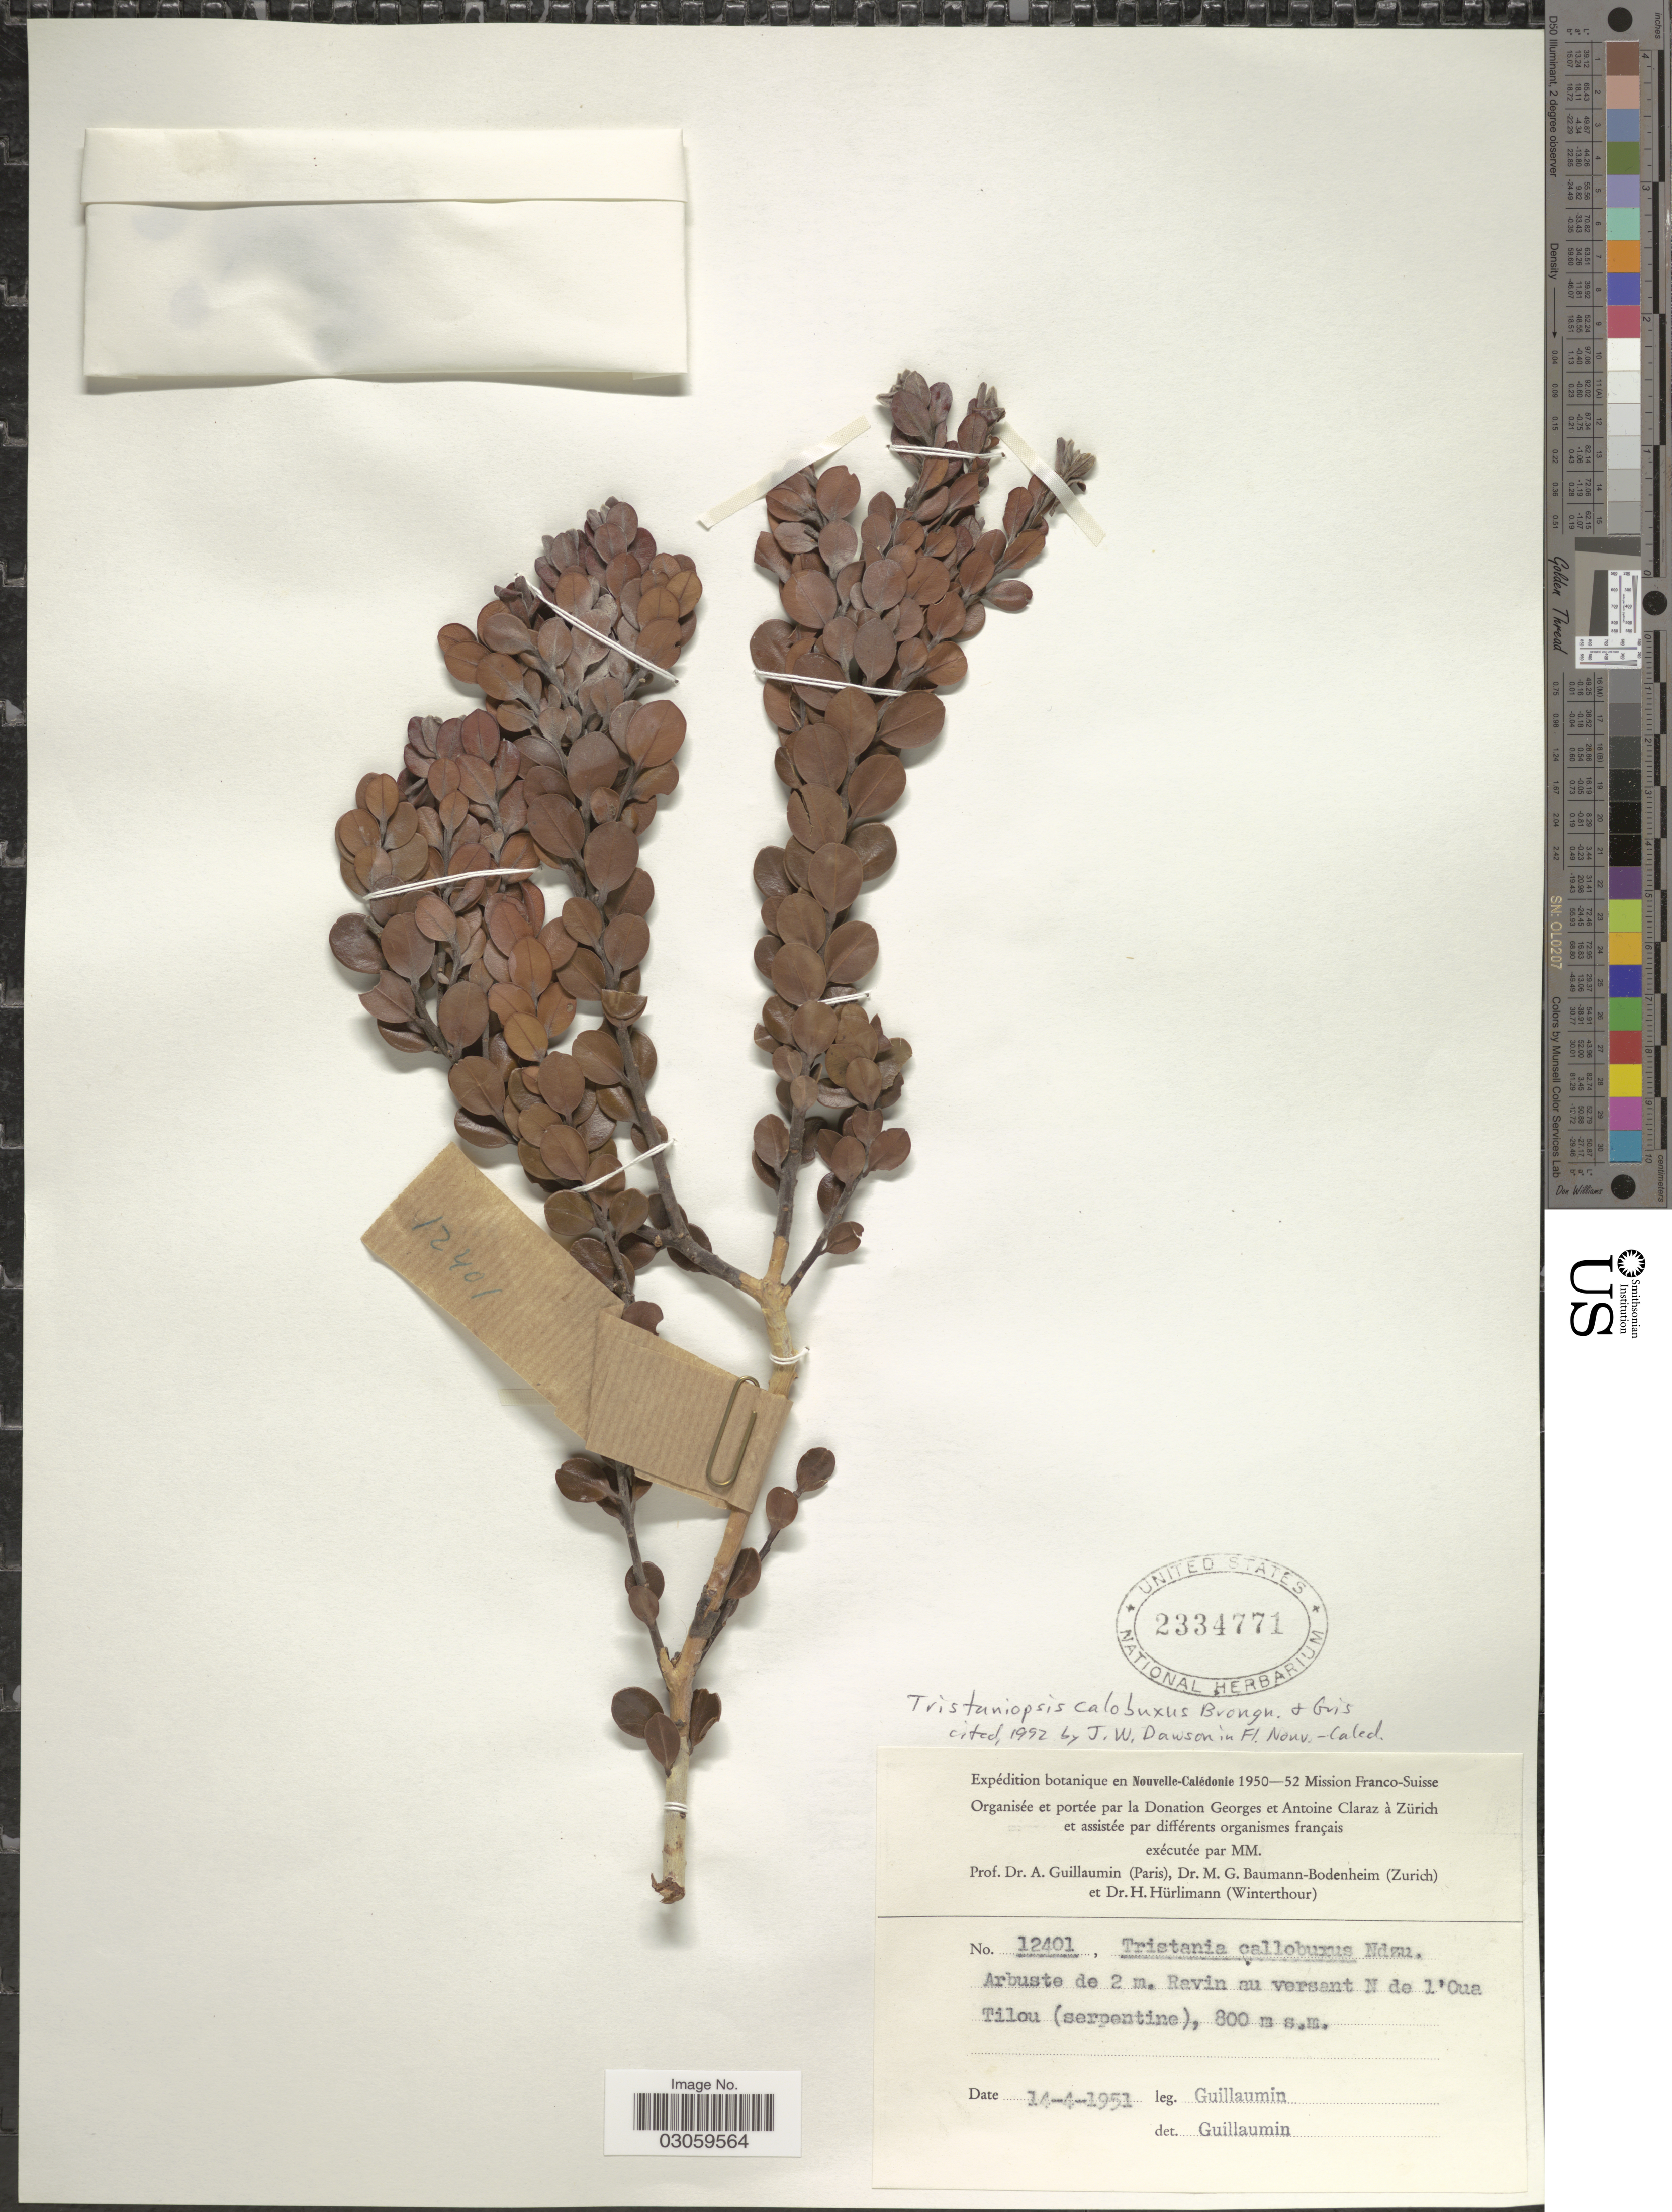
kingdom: Plantae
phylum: Tracheophyta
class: Magnoliopsida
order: Myrtales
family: Myrtaceae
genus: Tristaniopsis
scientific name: Tristaniopsis callobuxus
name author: Brongn. & Gris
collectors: A. Guillaumin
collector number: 12401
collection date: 1951-04-14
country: New Caledonia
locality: Nouvelle-Calédonie. Ravin au versant N de l'Oua Tilou (serpentine).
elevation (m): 800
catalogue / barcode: US 2334771